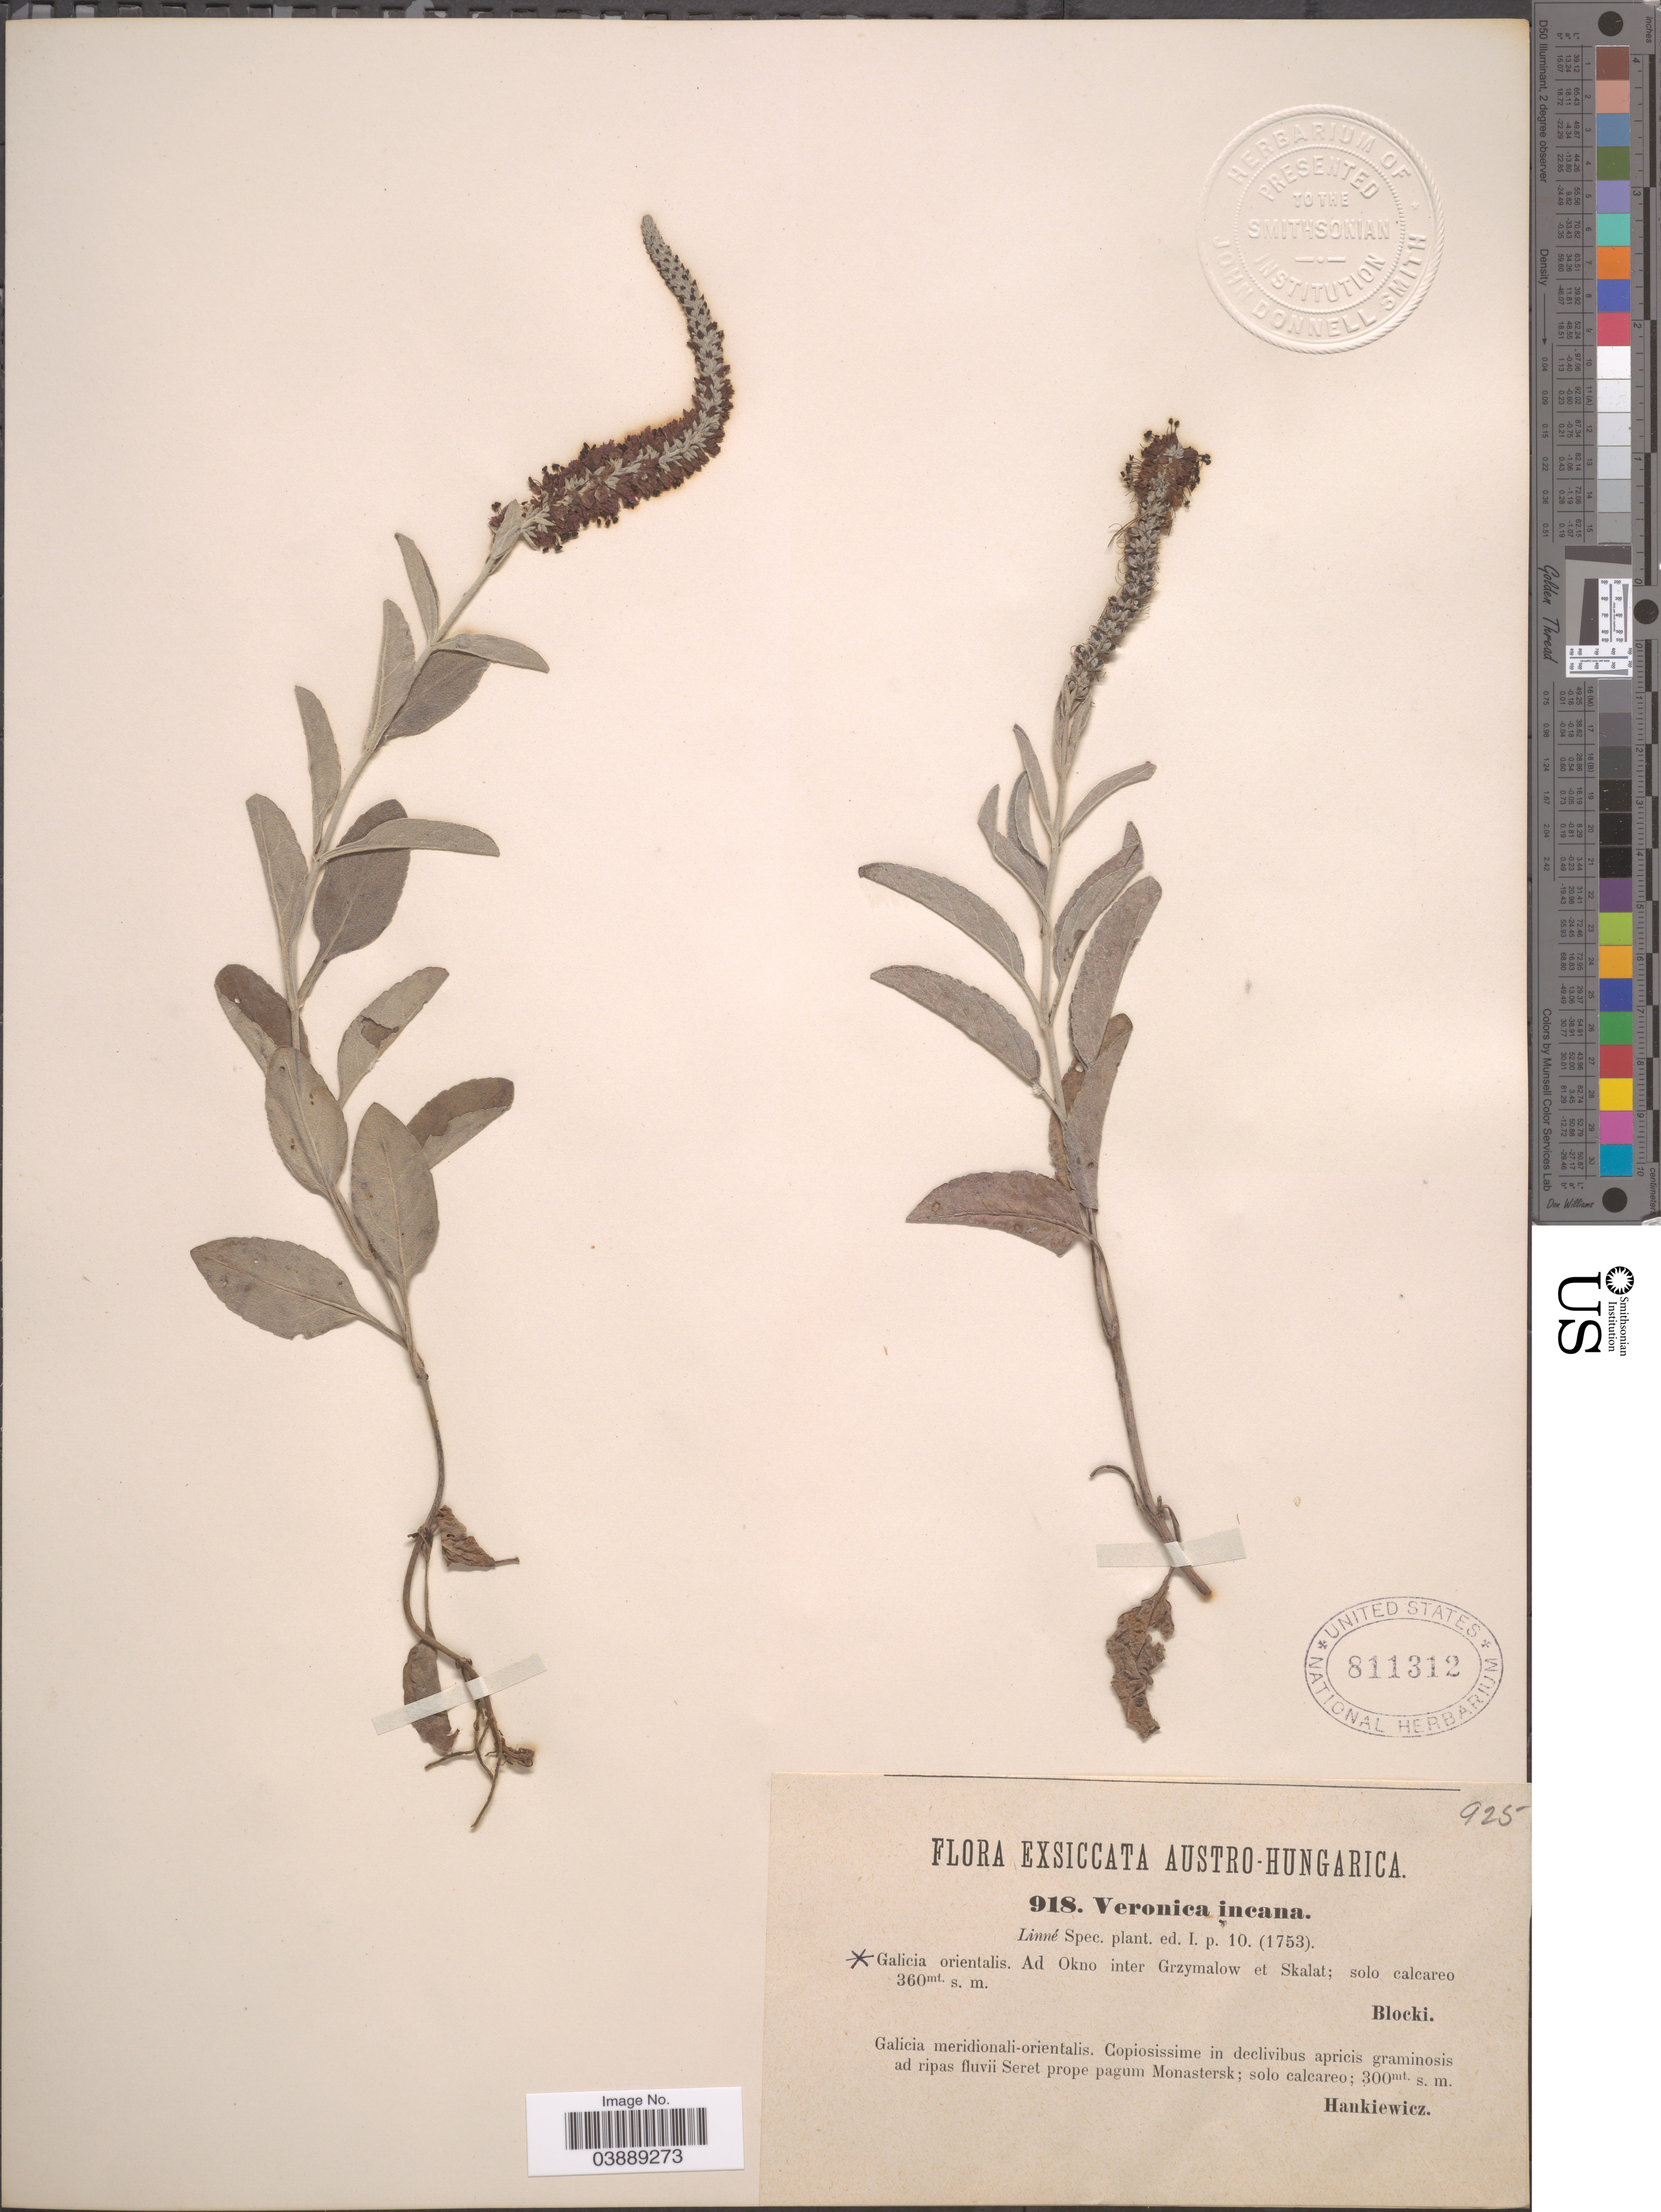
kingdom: Plantae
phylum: Tracheophyta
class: Magnoliopsida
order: Lamiales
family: Plantaginaceae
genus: Veronica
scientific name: Veronica incana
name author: L.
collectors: Blocki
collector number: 918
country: Spain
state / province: Galicia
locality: Austro-Hungarica. Galicia orientalis. Ad Okno inter Grzymalow et Skalat.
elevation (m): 360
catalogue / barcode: US 811312